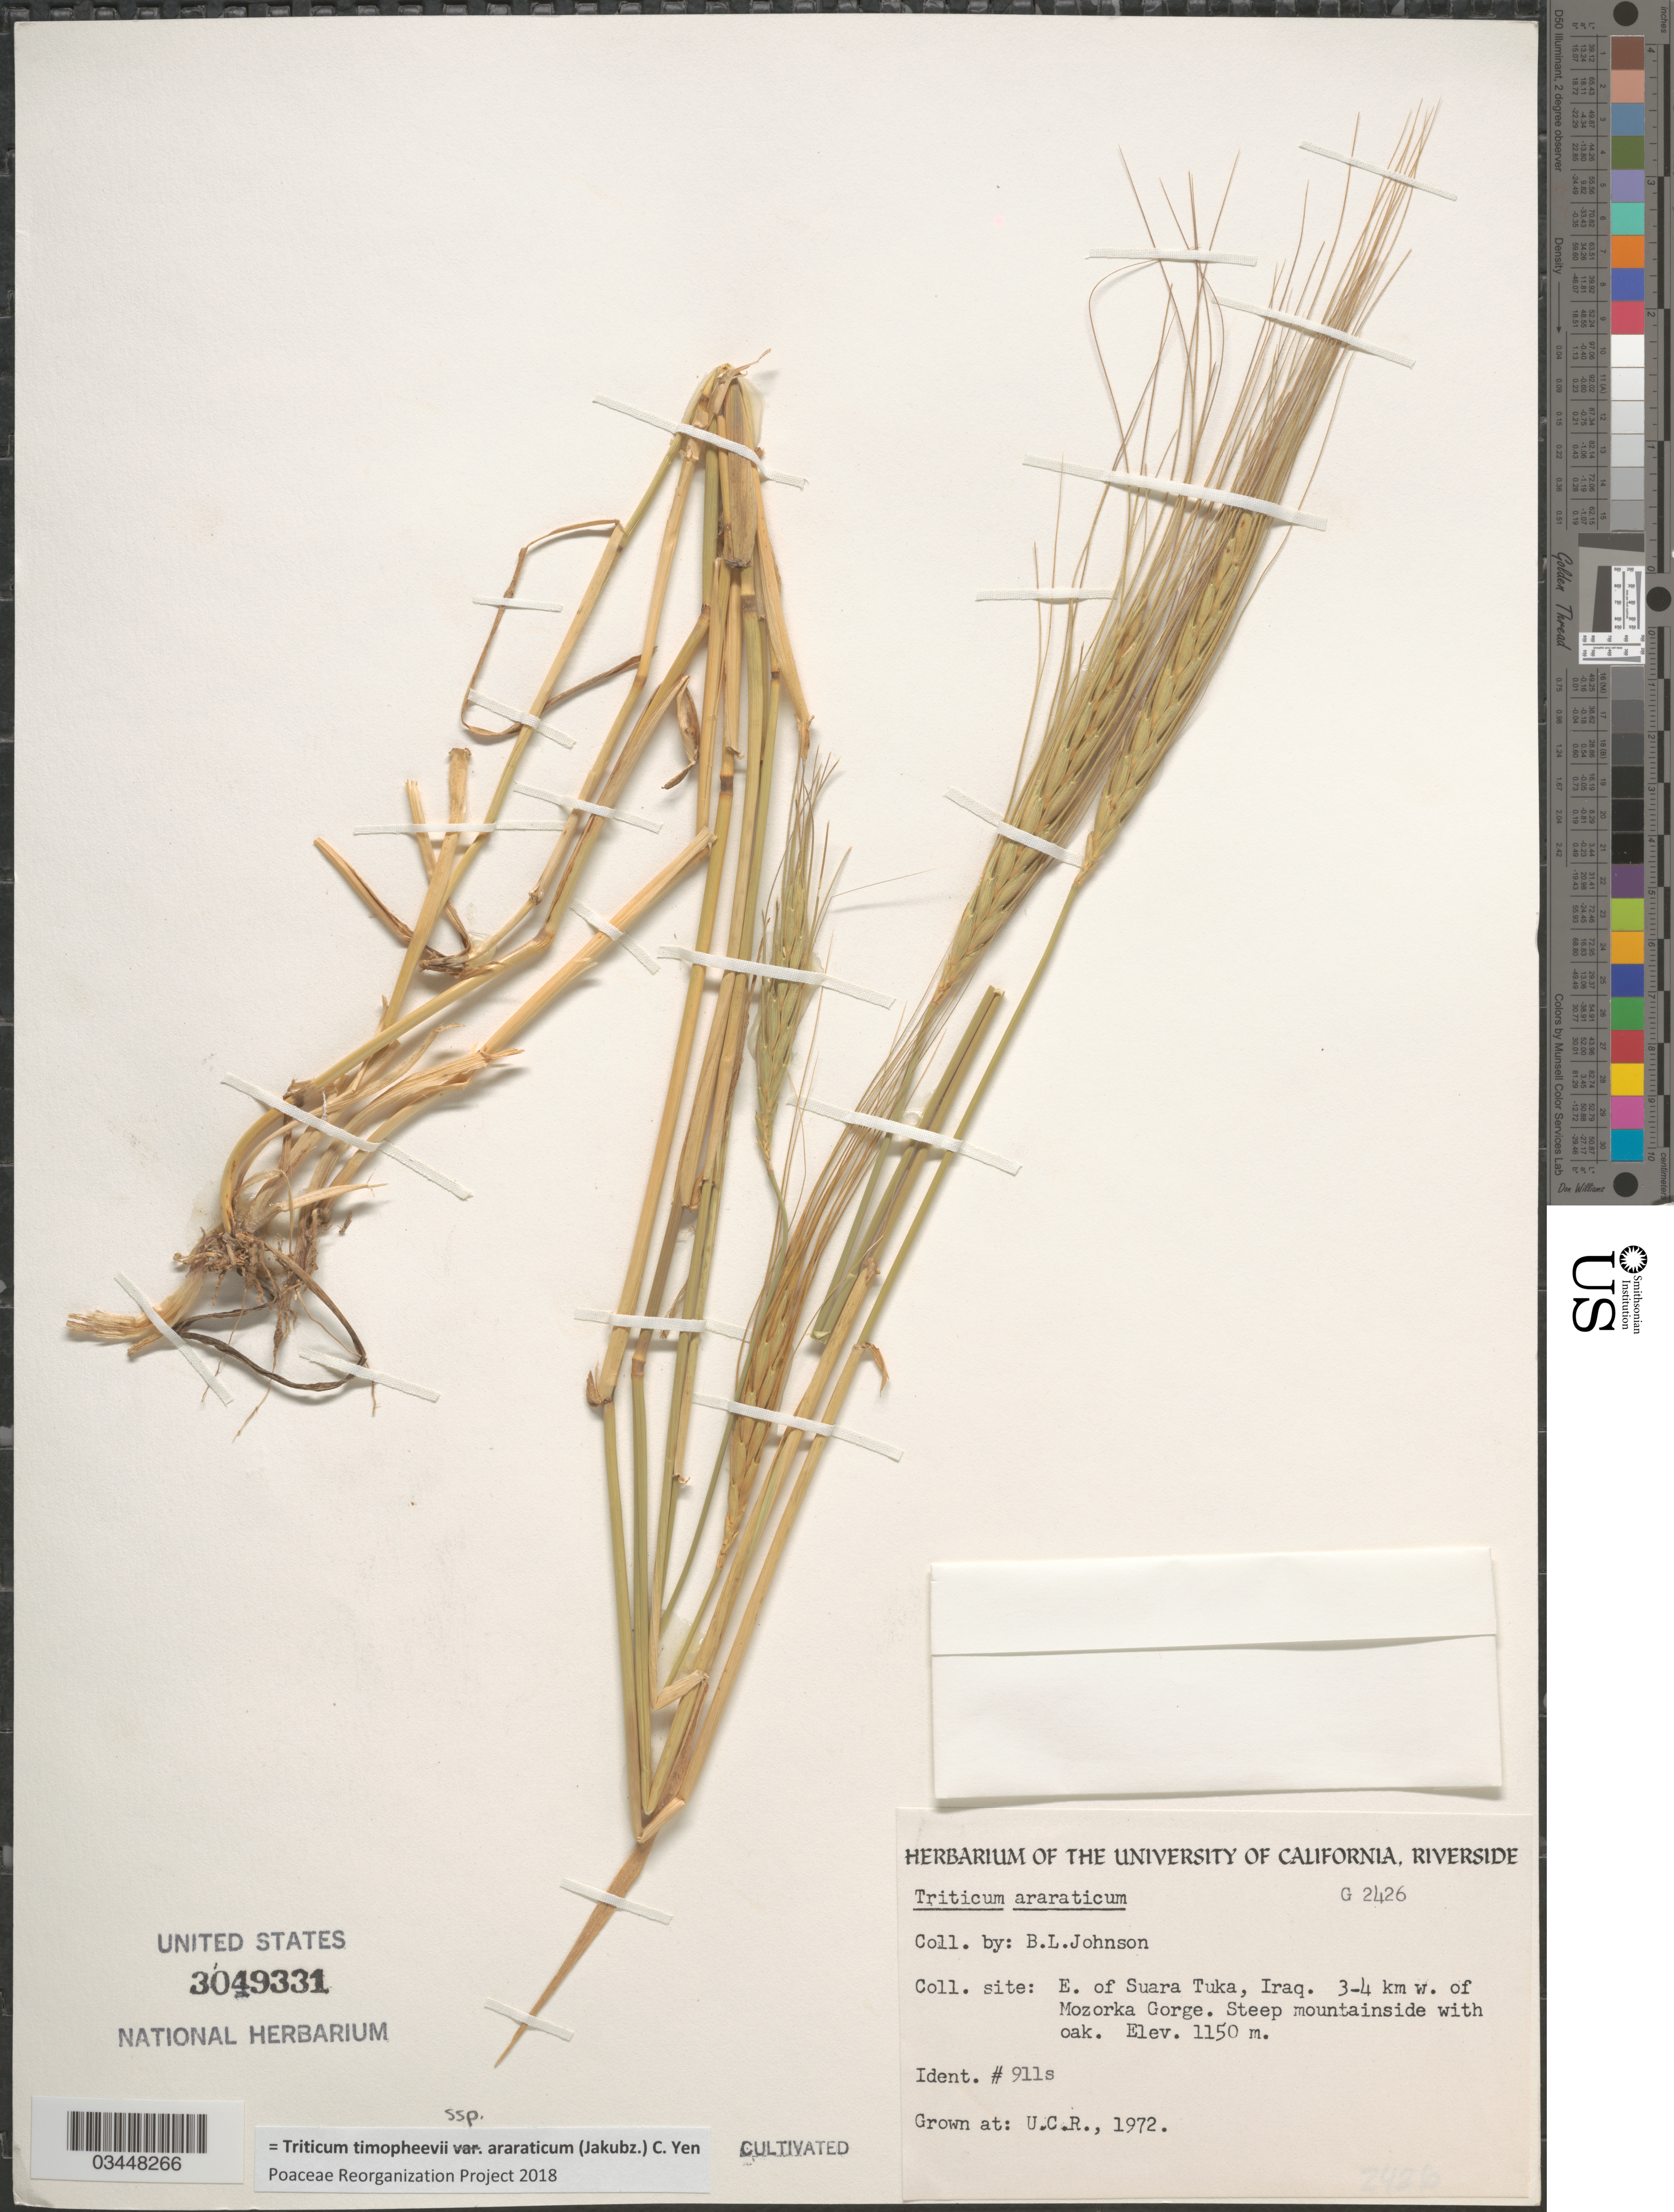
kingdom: Plantae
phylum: Tracheophyta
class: Liliopsida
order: Poales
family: Poaceae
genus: Triticum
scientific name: Triticum timopheevii subsp. araraticum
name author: (Jakubz.) C. Yen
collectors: ex herb. Univ. of California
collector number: G2426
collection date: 1972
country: United States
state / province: California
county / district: Riverside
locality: U.C.R.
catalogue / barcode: US 3049331